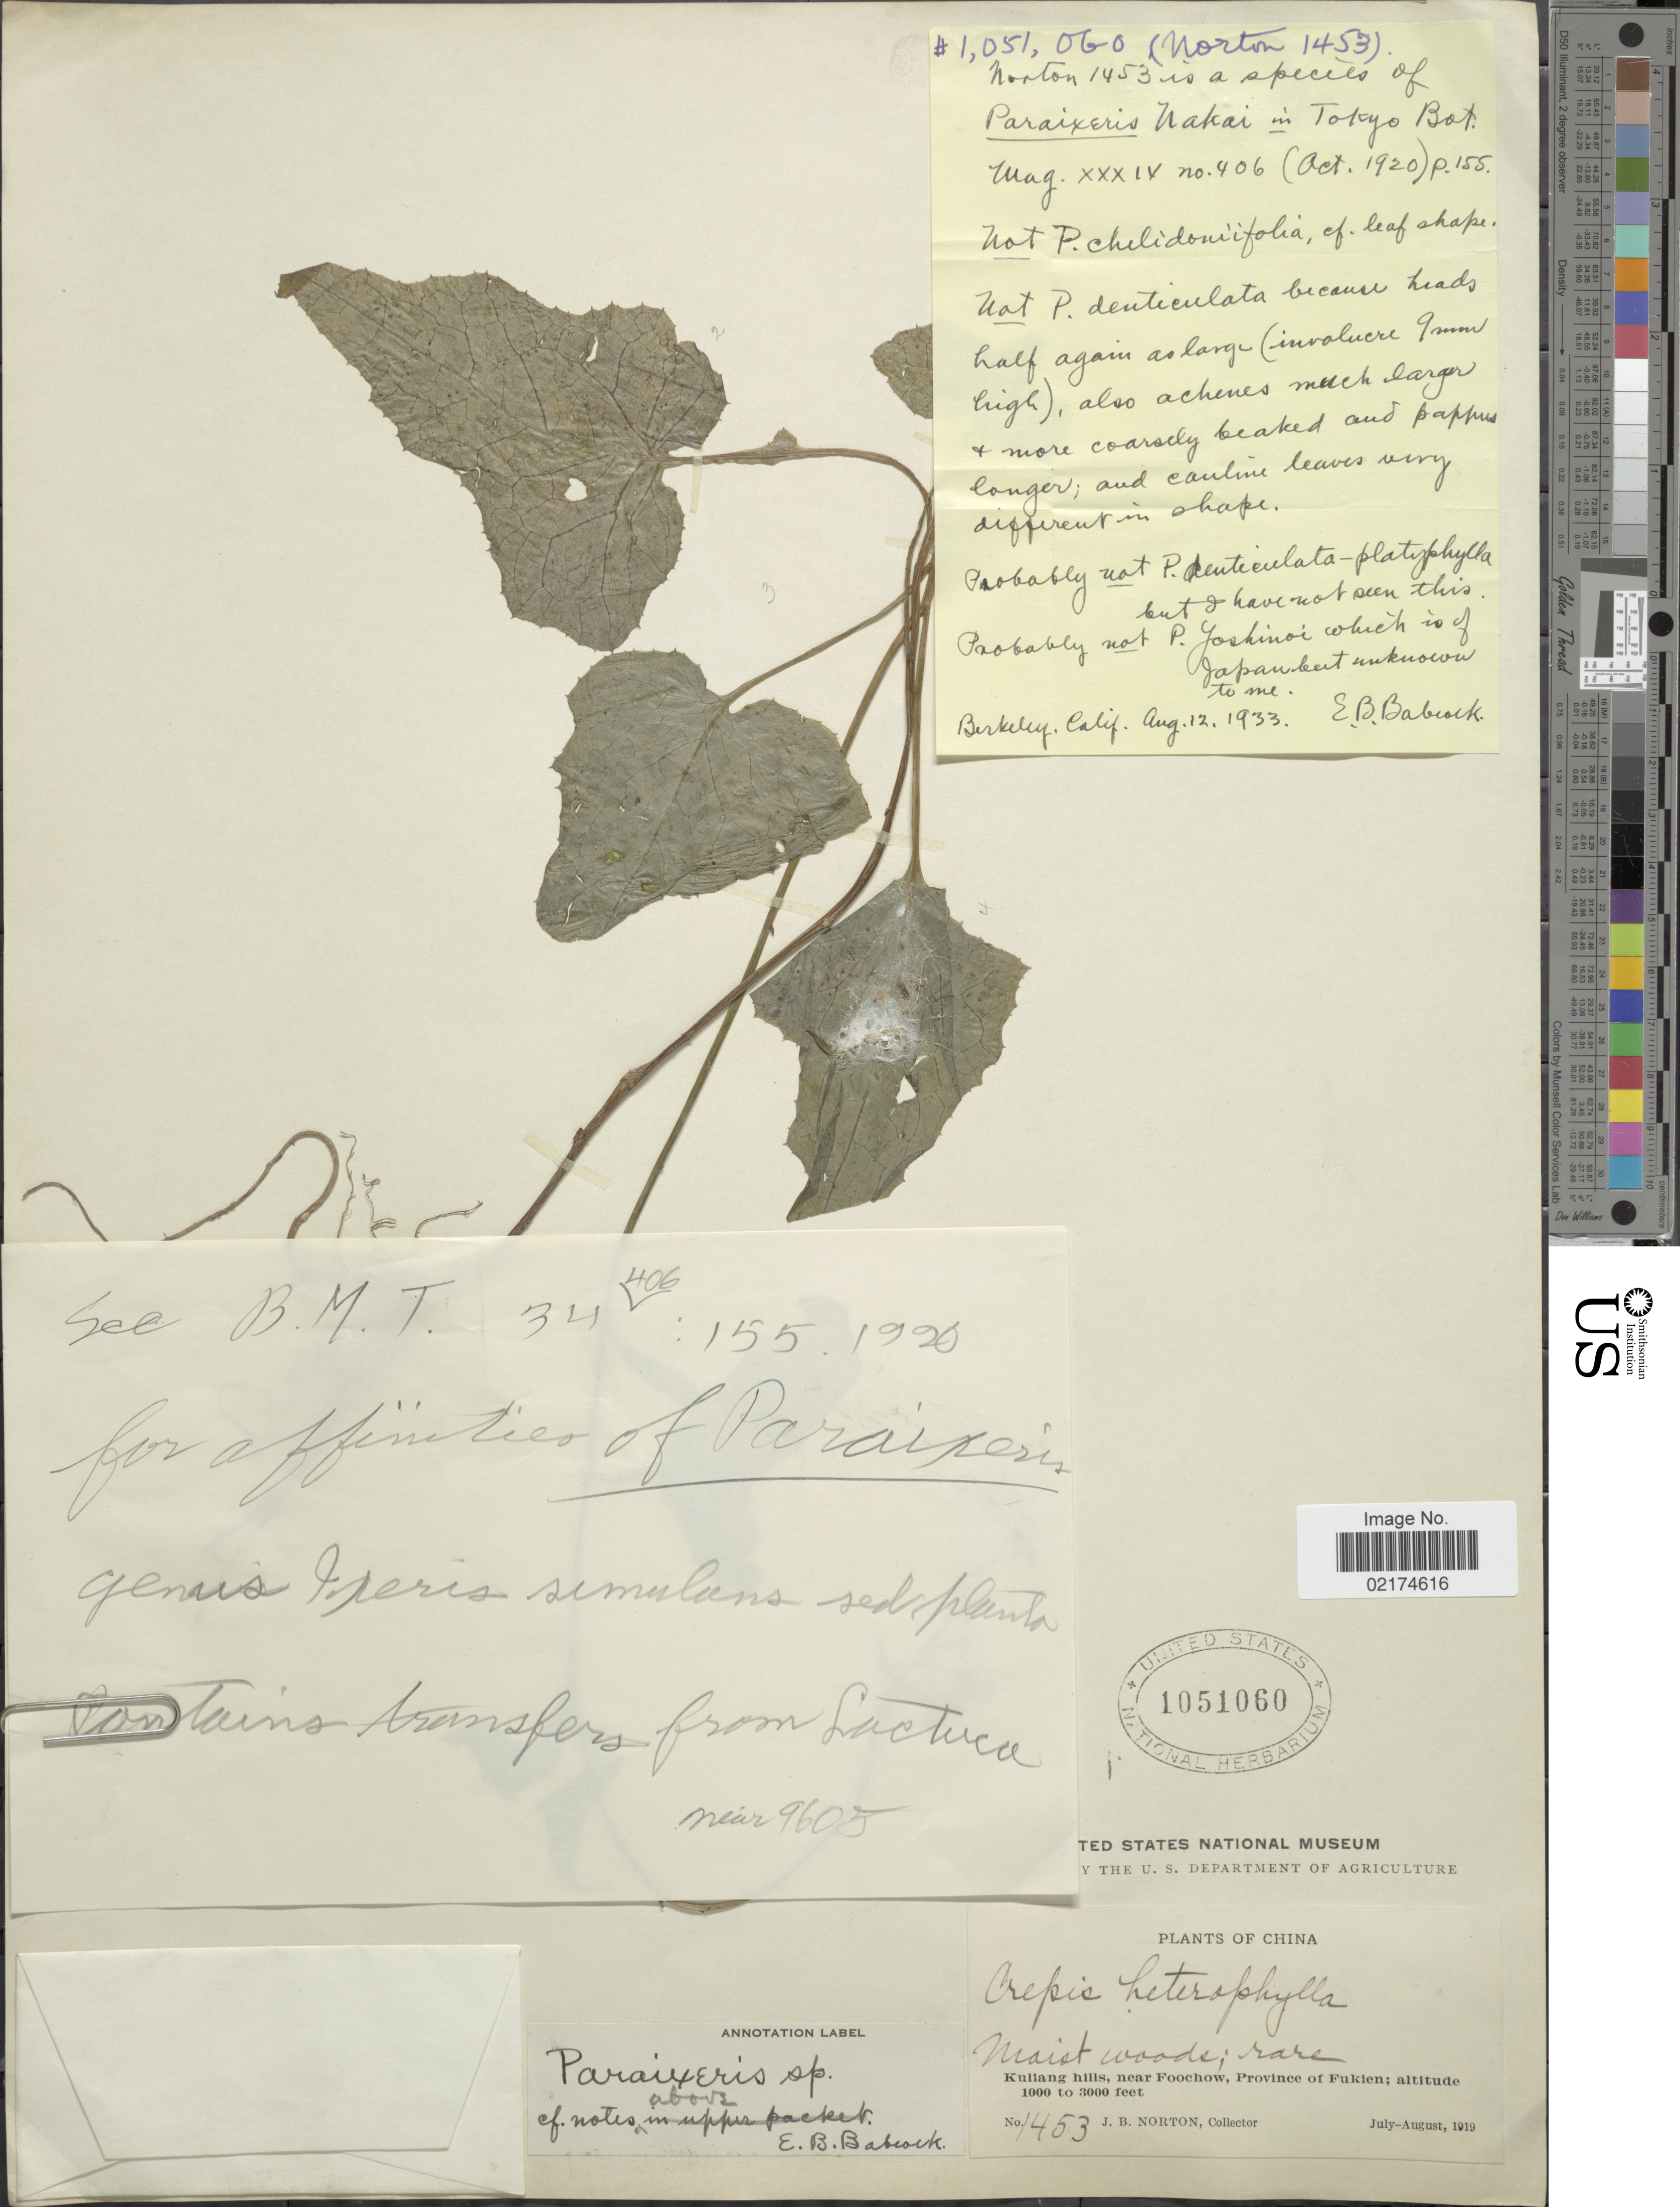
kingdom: Plantae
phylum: Tracheophyta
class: Magnoliopsida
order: Asterales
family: Asteraceae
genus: Paraixeris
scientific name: Paraixeris sp.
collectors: J. B. Norton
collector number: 1453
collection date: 1919-07/1919-08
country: China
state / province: Fujian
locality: Kuliang hills, near Foochow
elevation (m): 305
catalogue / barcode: US 1051060